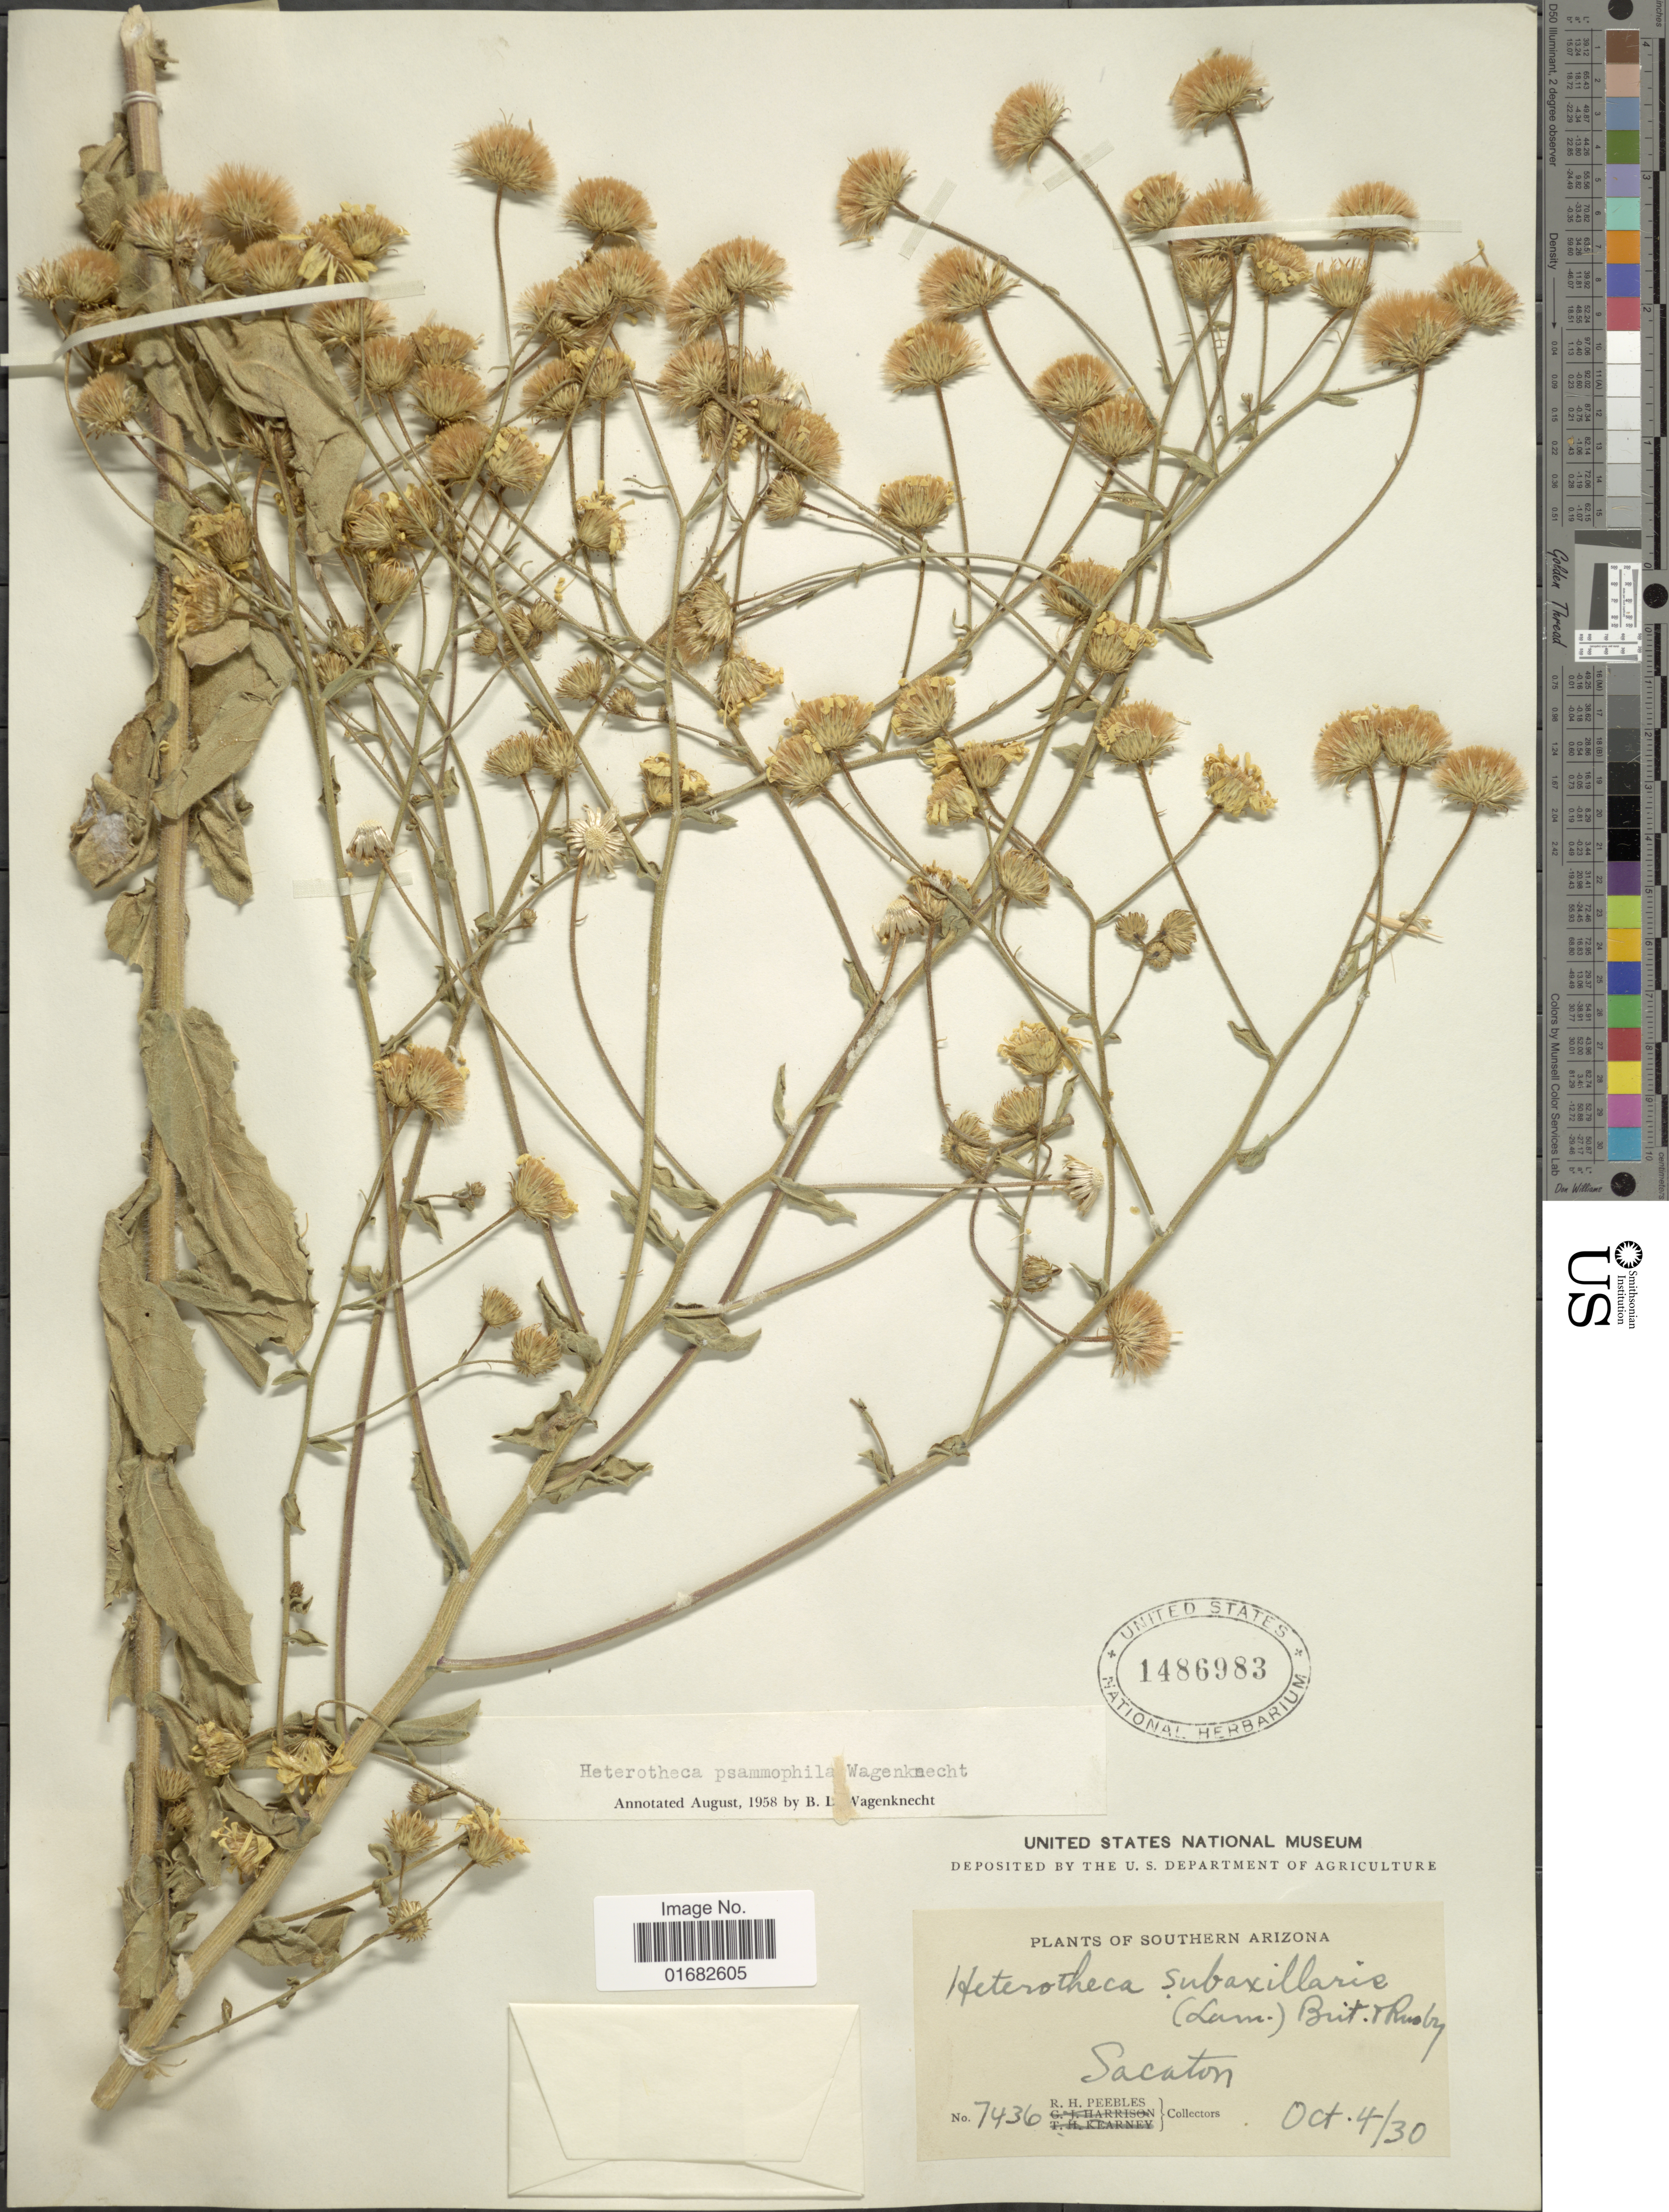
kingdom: Plantae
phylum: Tracheophyta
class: Magnoliopsida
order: Asterales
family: Asteraceae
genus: Heterotheca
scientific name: Heterotheca psammophila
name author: B. Wagenkn.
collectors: R. H. Peebles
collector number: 7436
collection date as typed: Transcribed d/m/y: 4/10/30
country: United States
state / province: Arizona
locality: Southern Arizona. Sacaton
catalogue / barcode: US 1486983